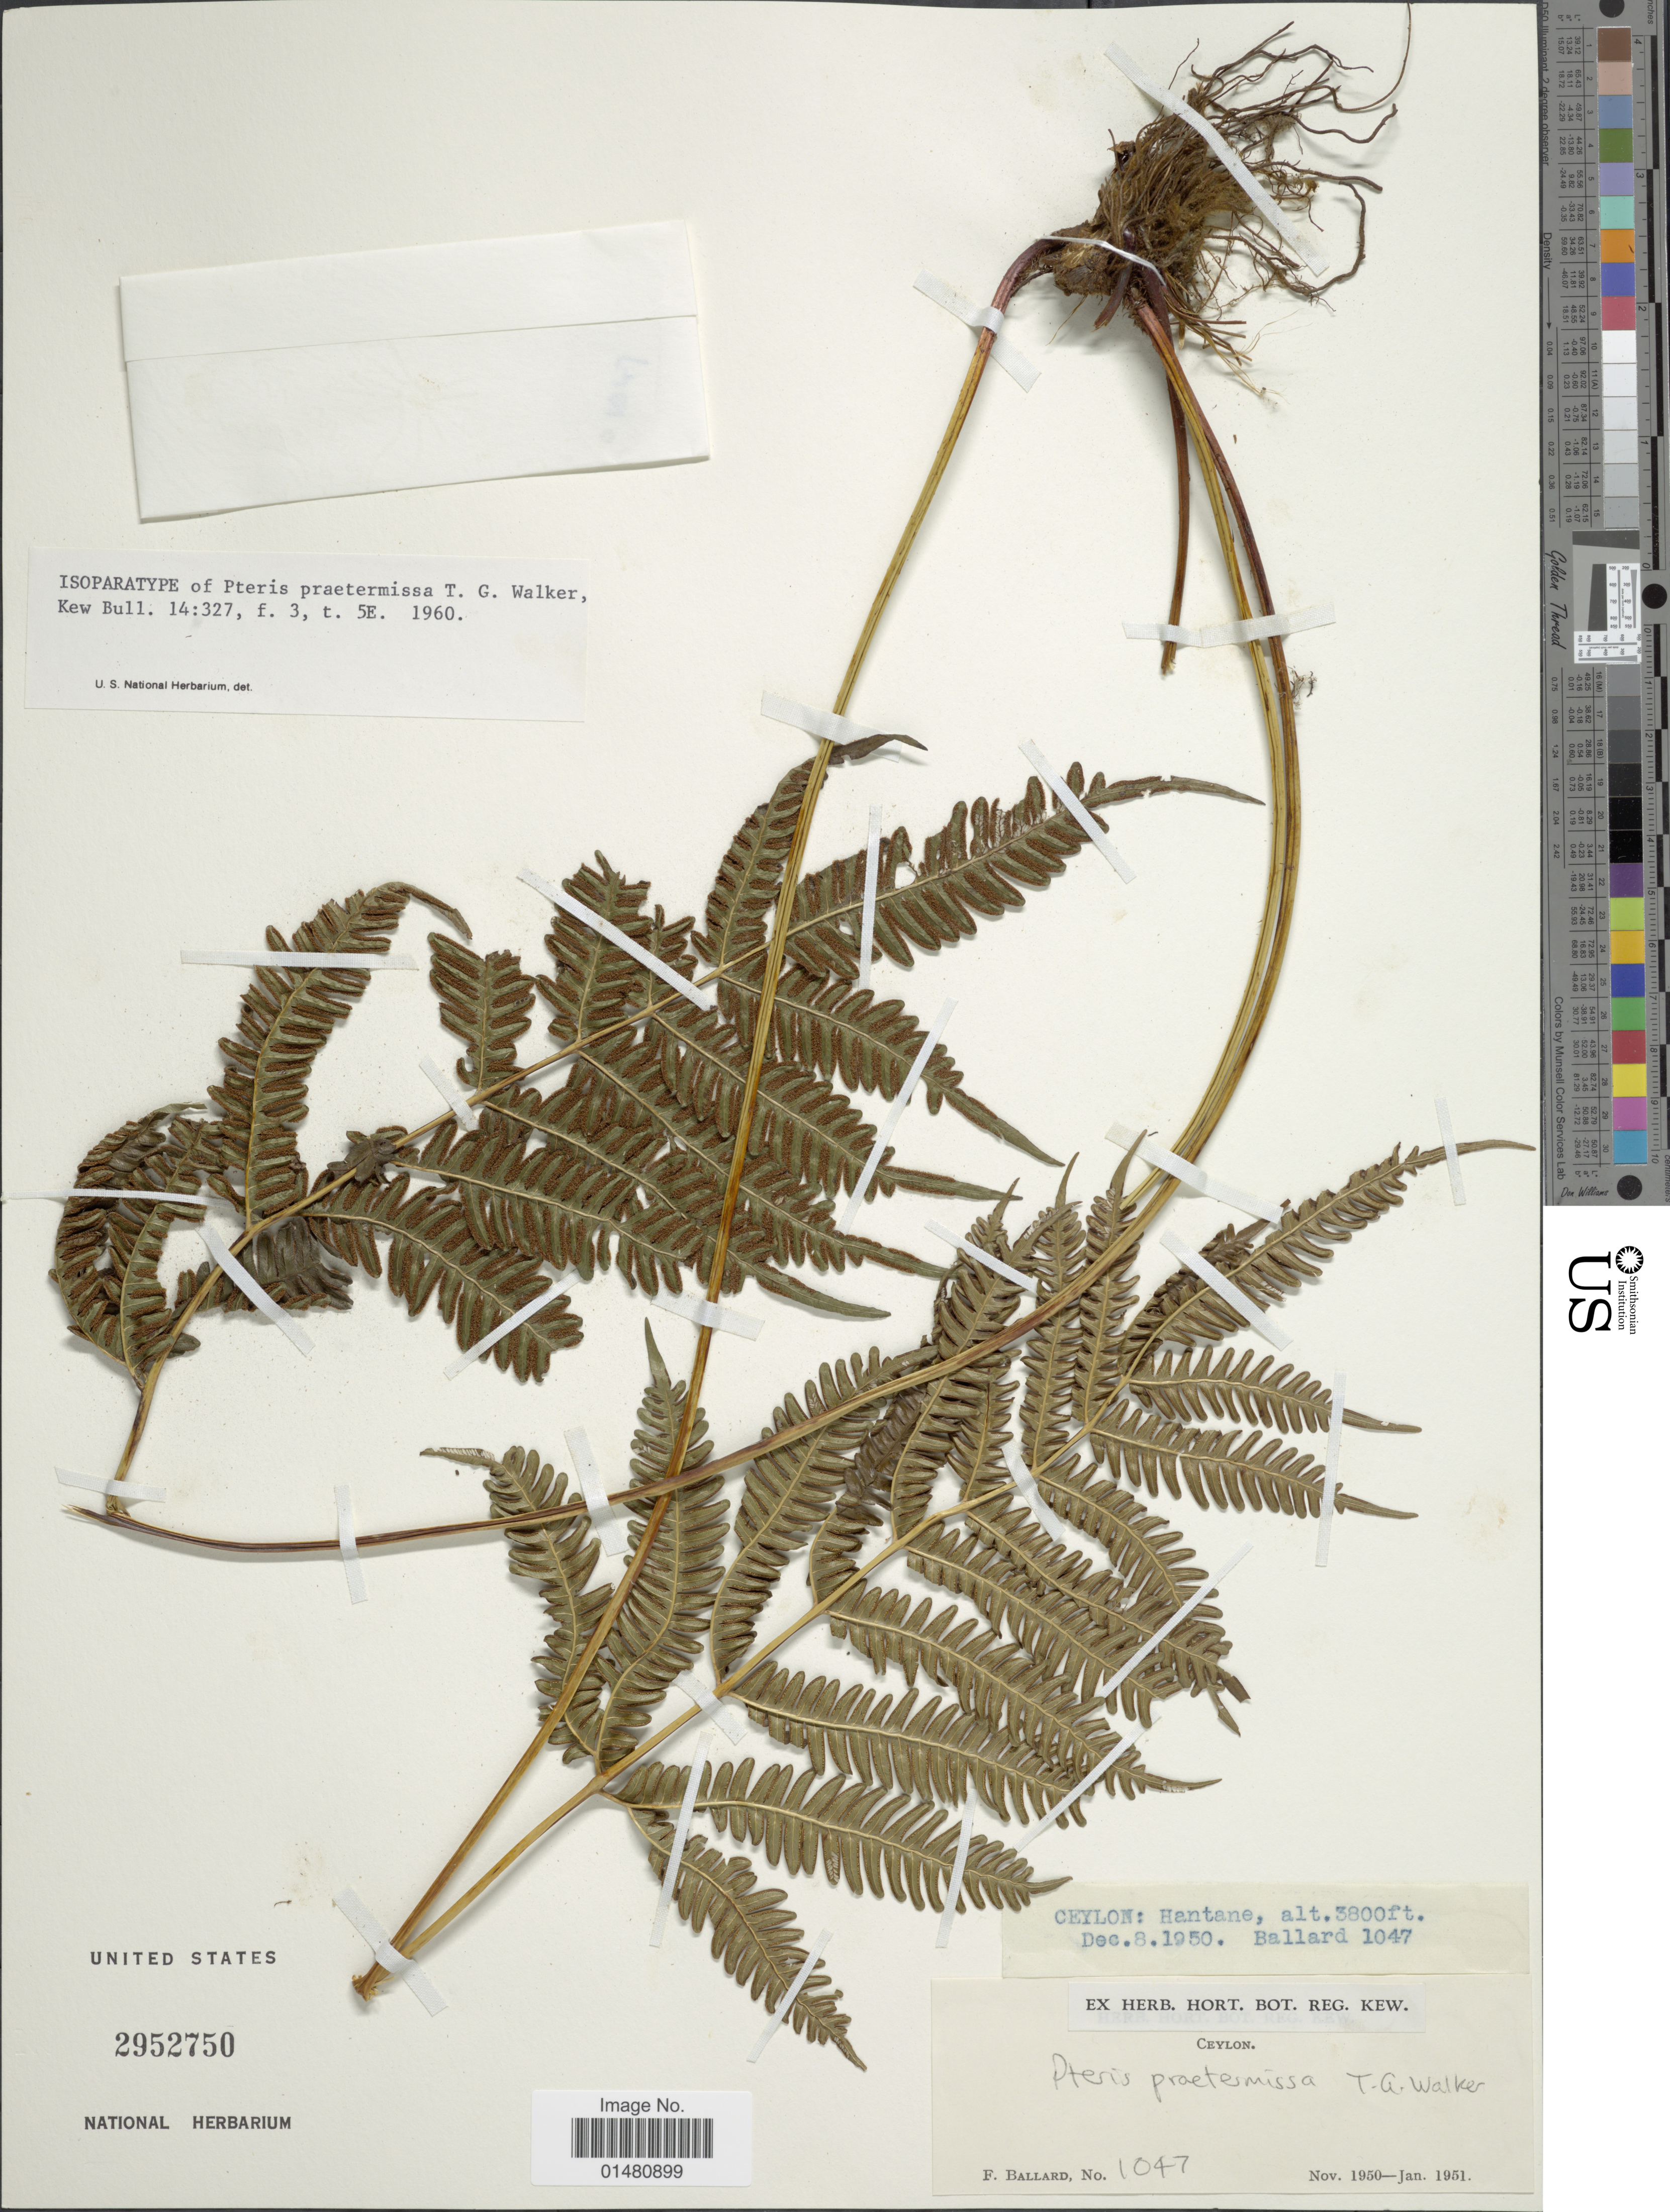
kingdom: Plantae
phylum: Tracheophyta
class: Polypodiopsida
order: Polypodiales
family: Pteridaceae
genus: Pteris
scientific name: Pteris praestantissima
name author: (Bory ex Fée) Christenh.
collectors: F. Ballard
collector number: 1047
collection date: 1950-12-08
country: Sri Lanka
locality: Ceylon: Hantane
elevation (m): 1158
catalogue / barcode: US 2952750